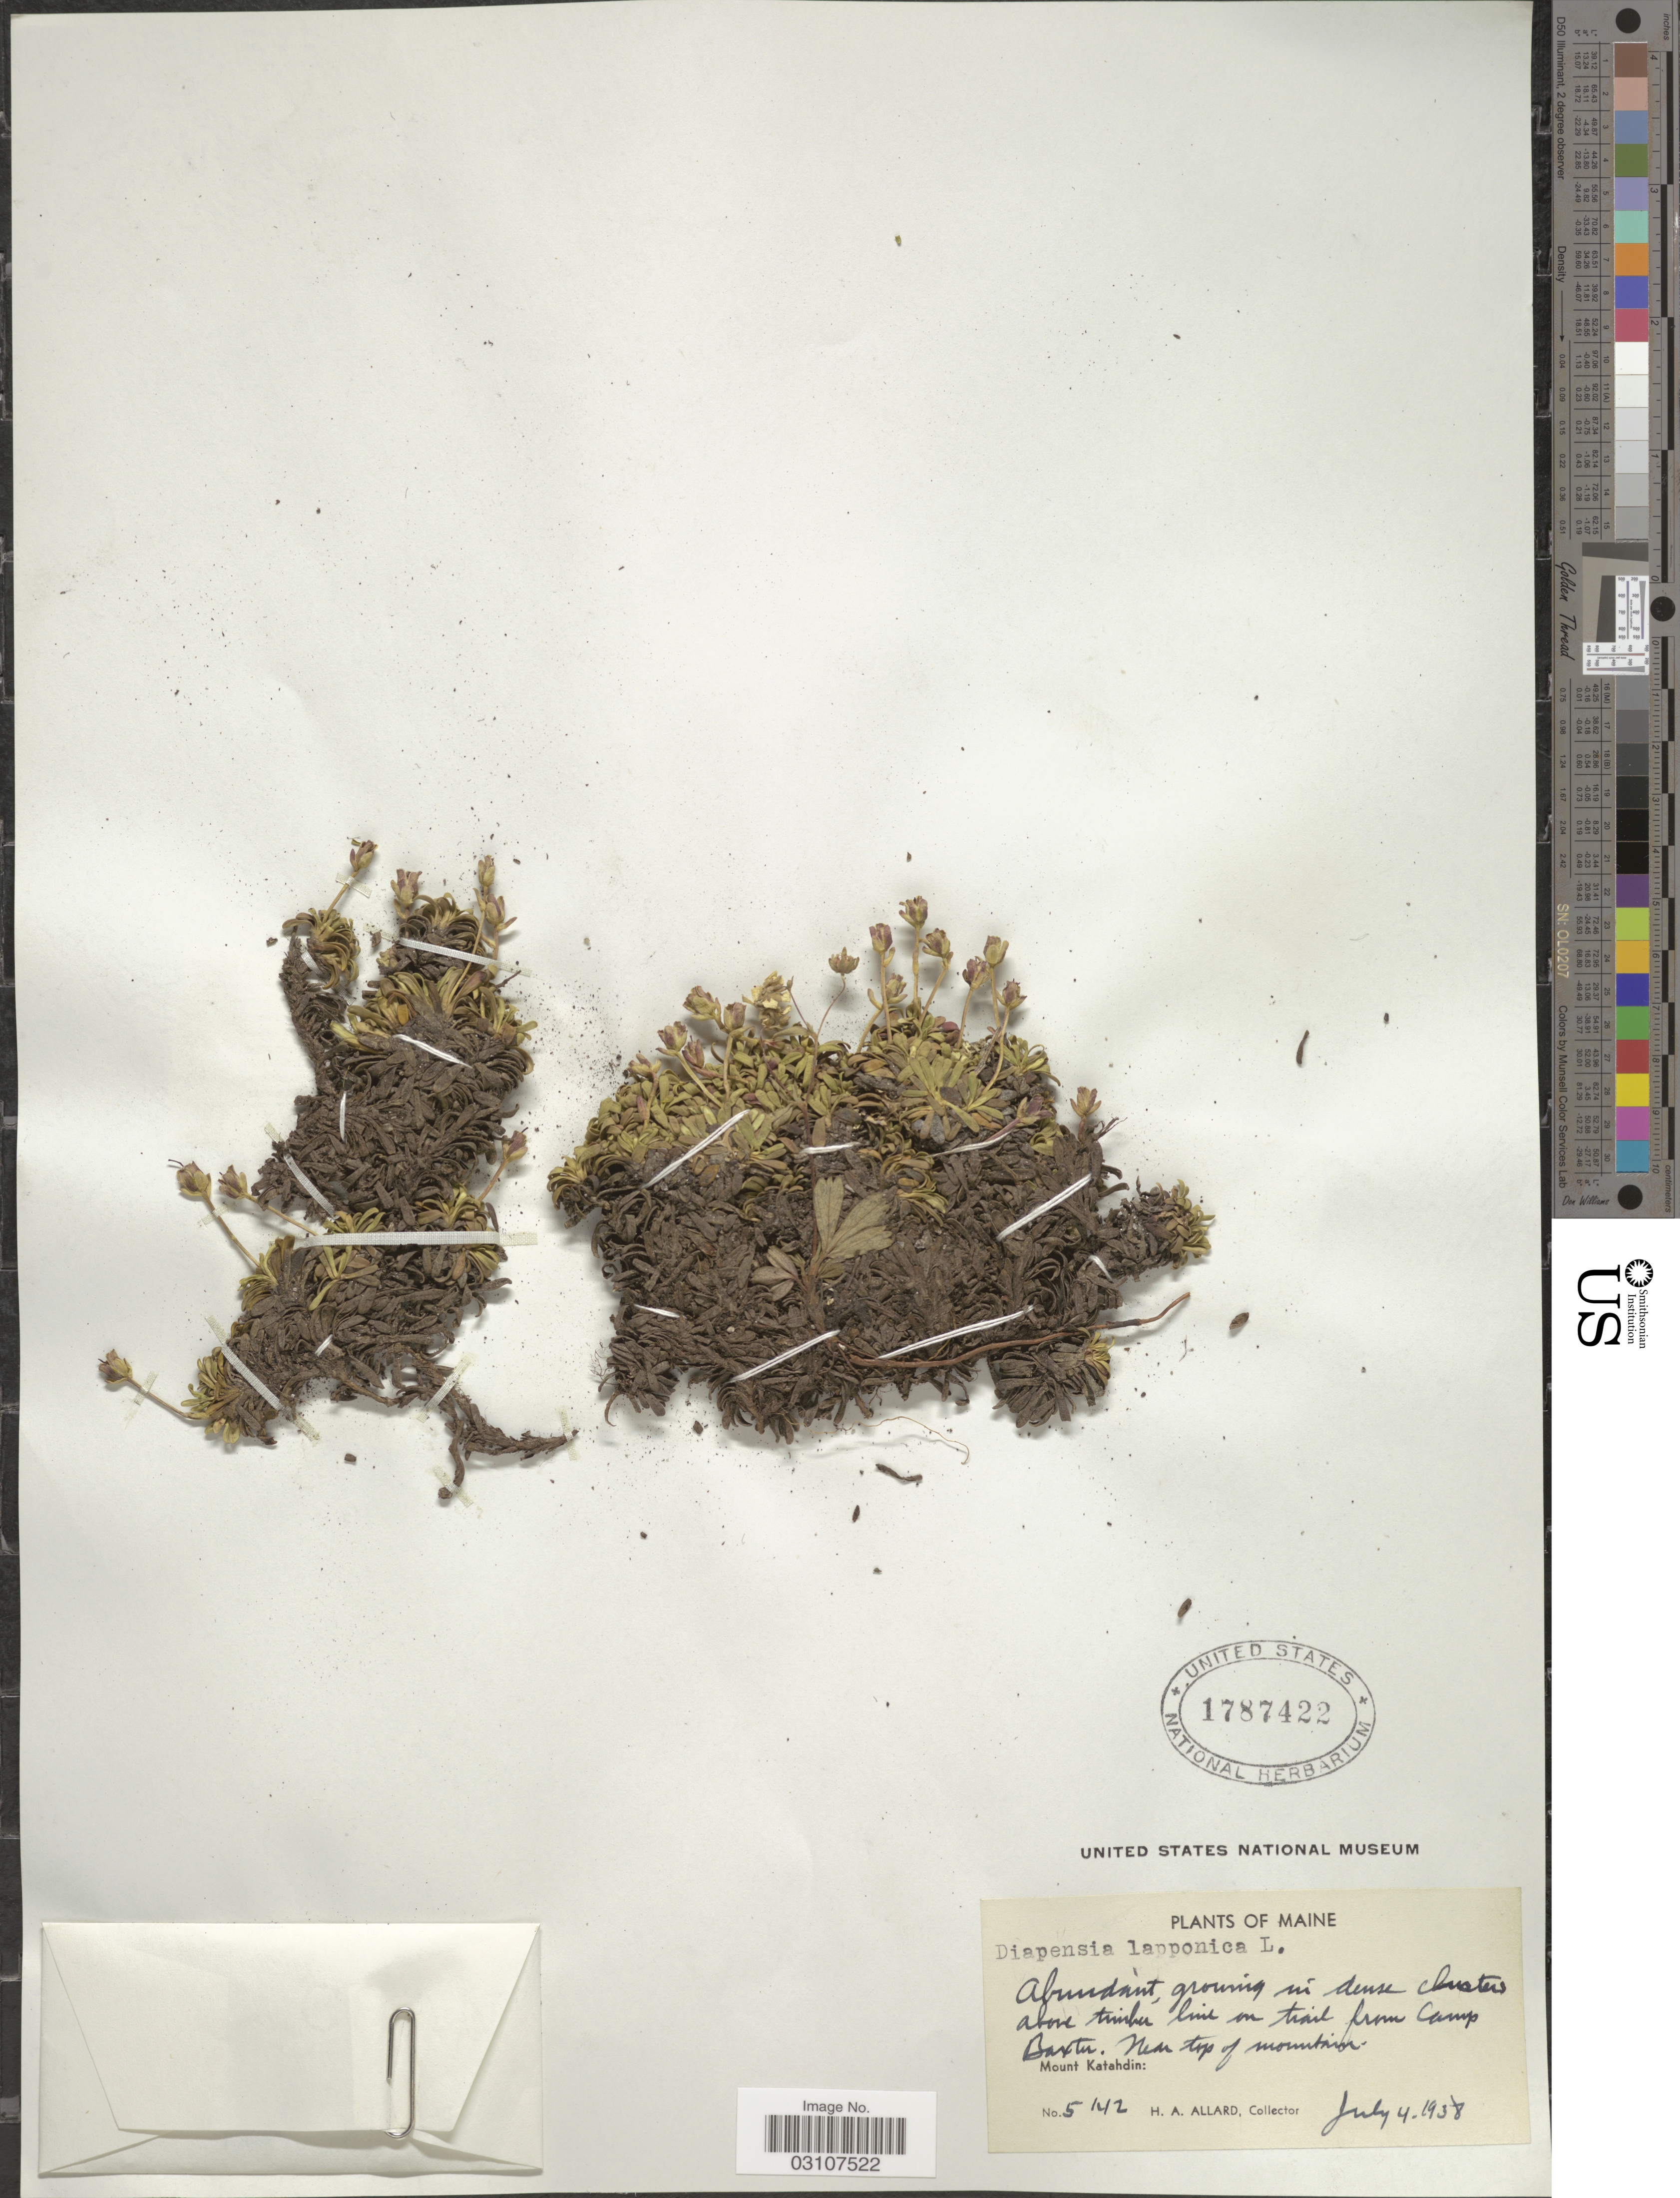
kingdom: Plantae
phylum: Tracheophyta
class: Magnoliopsida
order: Ericales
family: Diapensiaceae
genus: Diapensia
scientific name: Diapensia lapponica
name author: L.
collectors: H. A. Allard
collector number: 5142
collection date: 1958-07-04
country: United States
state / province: Maine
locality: Growing in dense clusters above timber line on trail from Camp Baxter. New top of mountain. Mount Katahdin.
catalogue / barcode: US 1787422